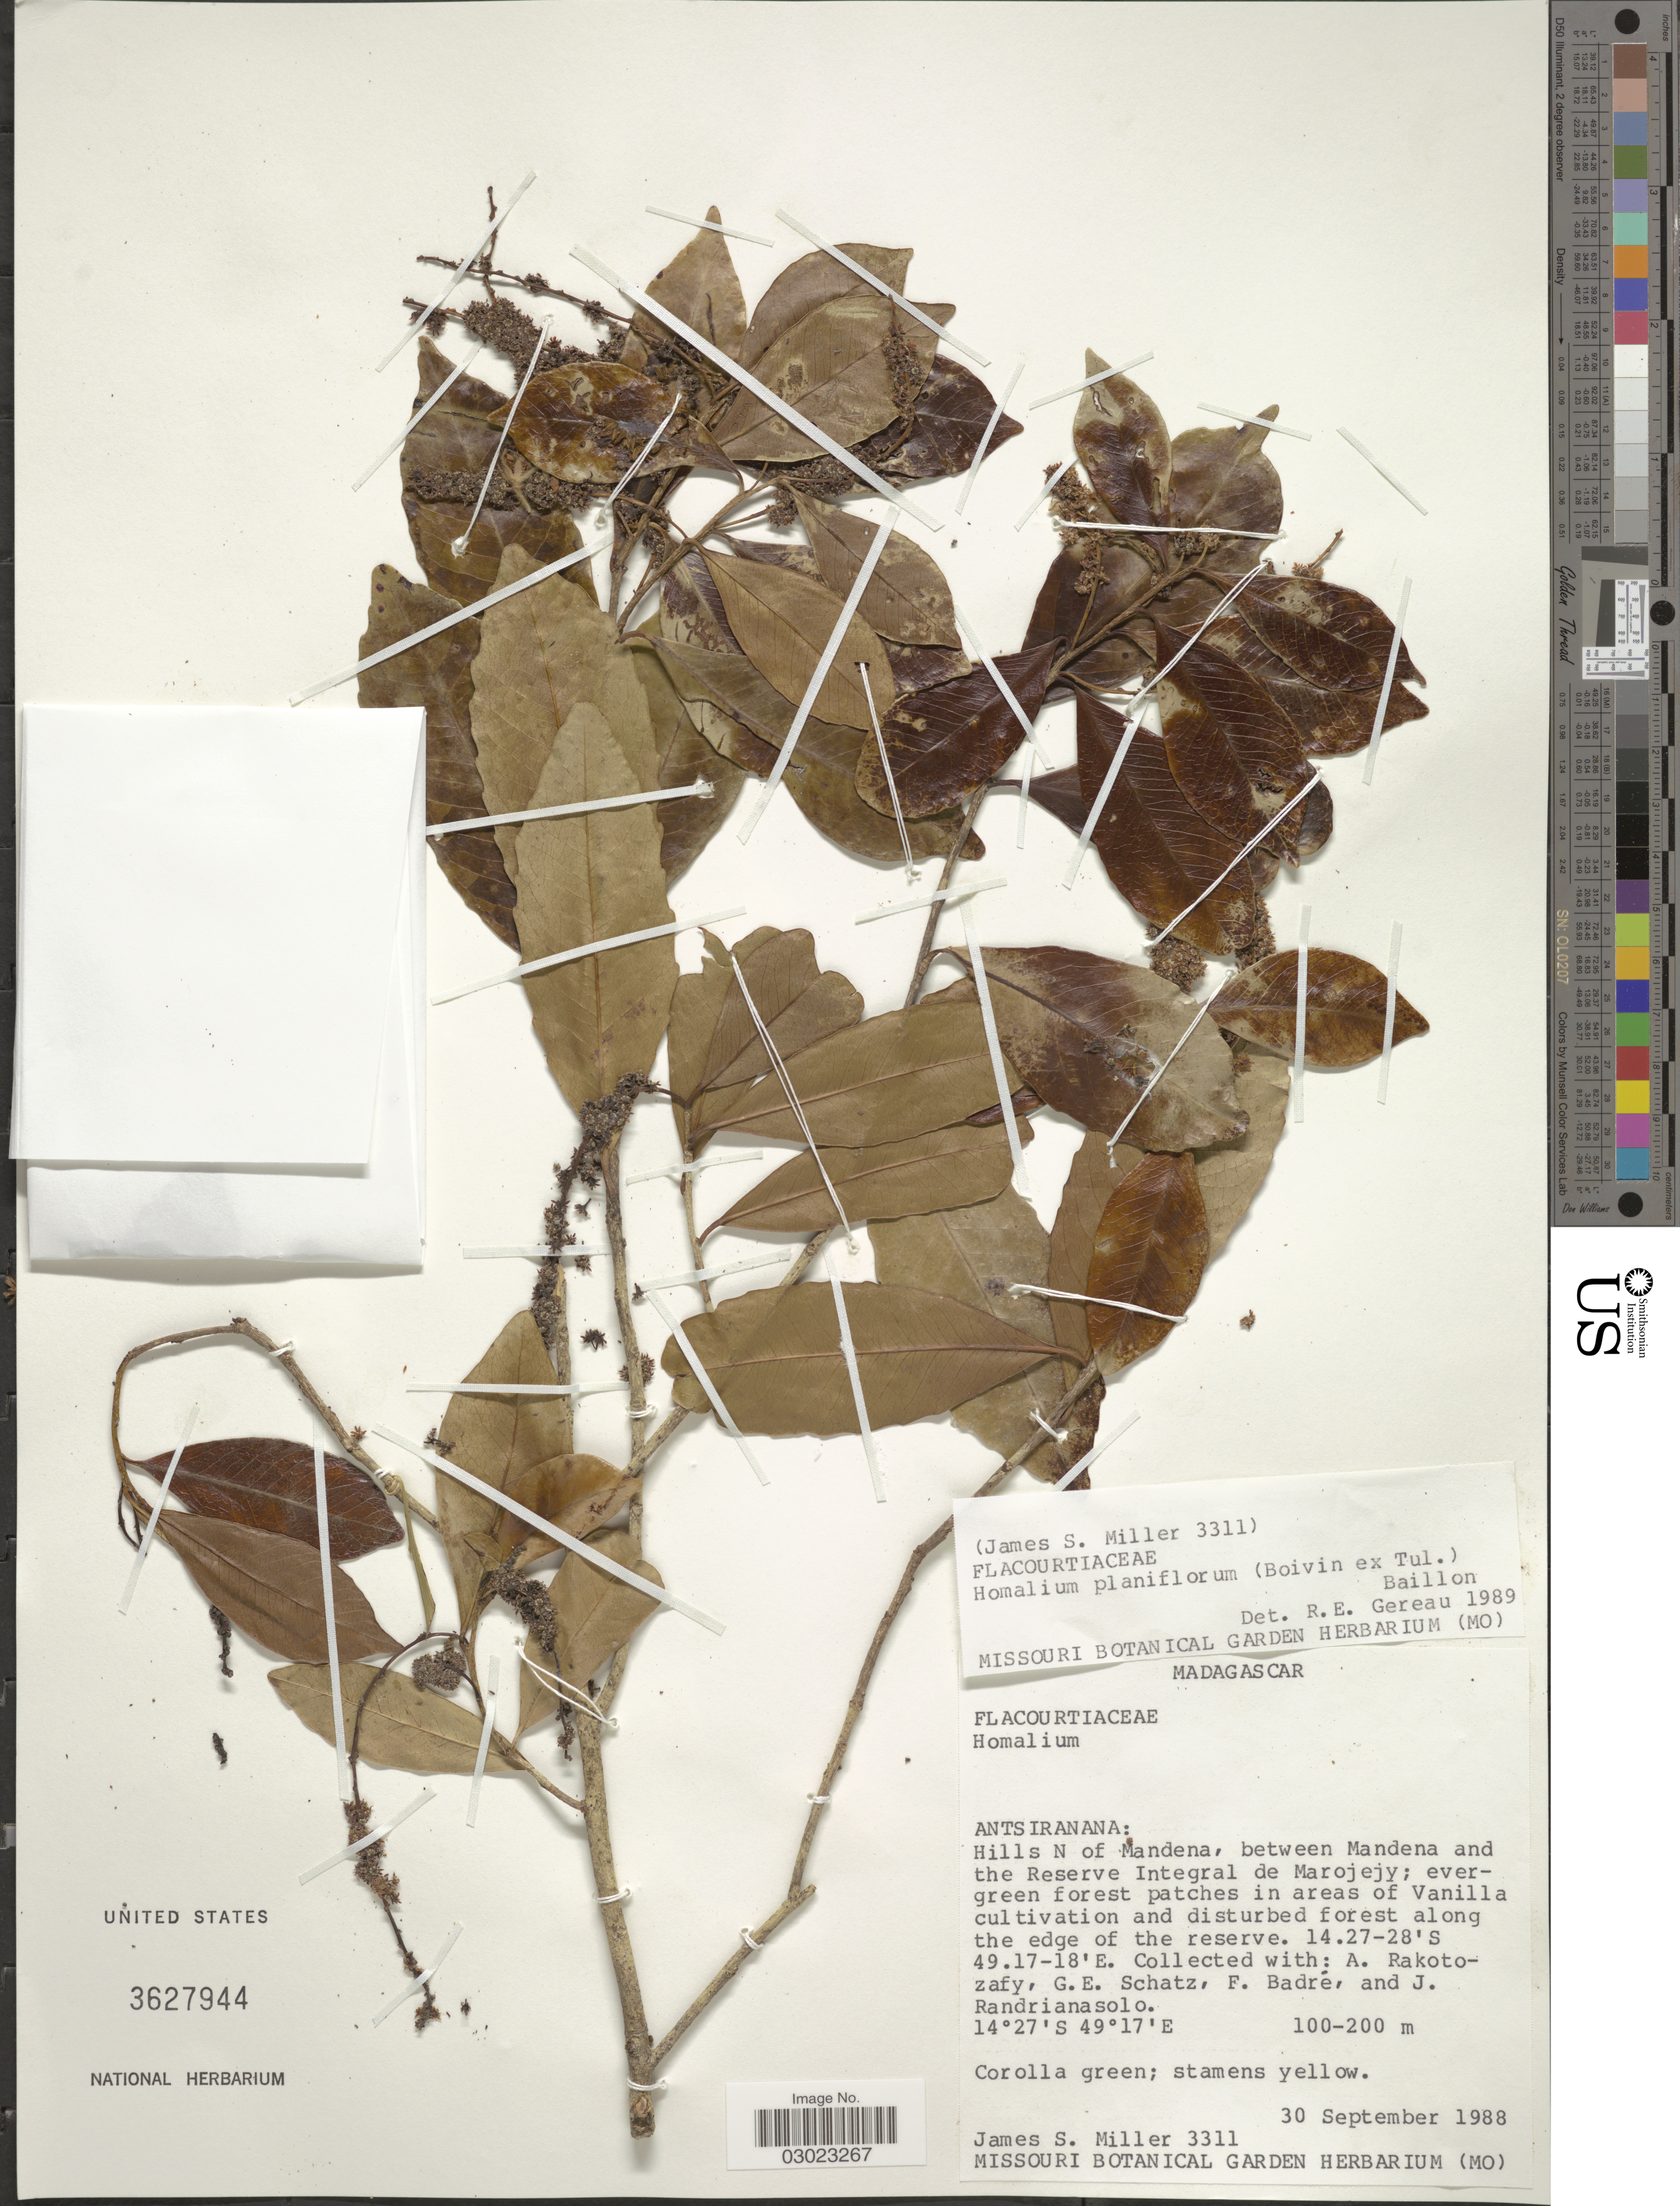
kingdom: Plantae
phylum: Tracheophyta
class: Magnoliopsida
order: Malpighiales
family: Salicaceae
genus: Homalium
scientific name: Homalium planiflorum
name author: (Boivin ex Tul.) Baill.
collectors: J. S. Miller, A. Rakotozafy, G. Schatz, F. Badré & J. Randrianasolo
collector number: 3311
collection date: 1988-09-30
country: Madagascar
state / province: Sava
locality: Hills N of Mandena, between Mandena and the Reserve Integral de Marojejy; evergreen forest patches in areas of Vanilla. Along the edge of the reserve.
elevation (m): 100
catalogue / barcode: US 3627944